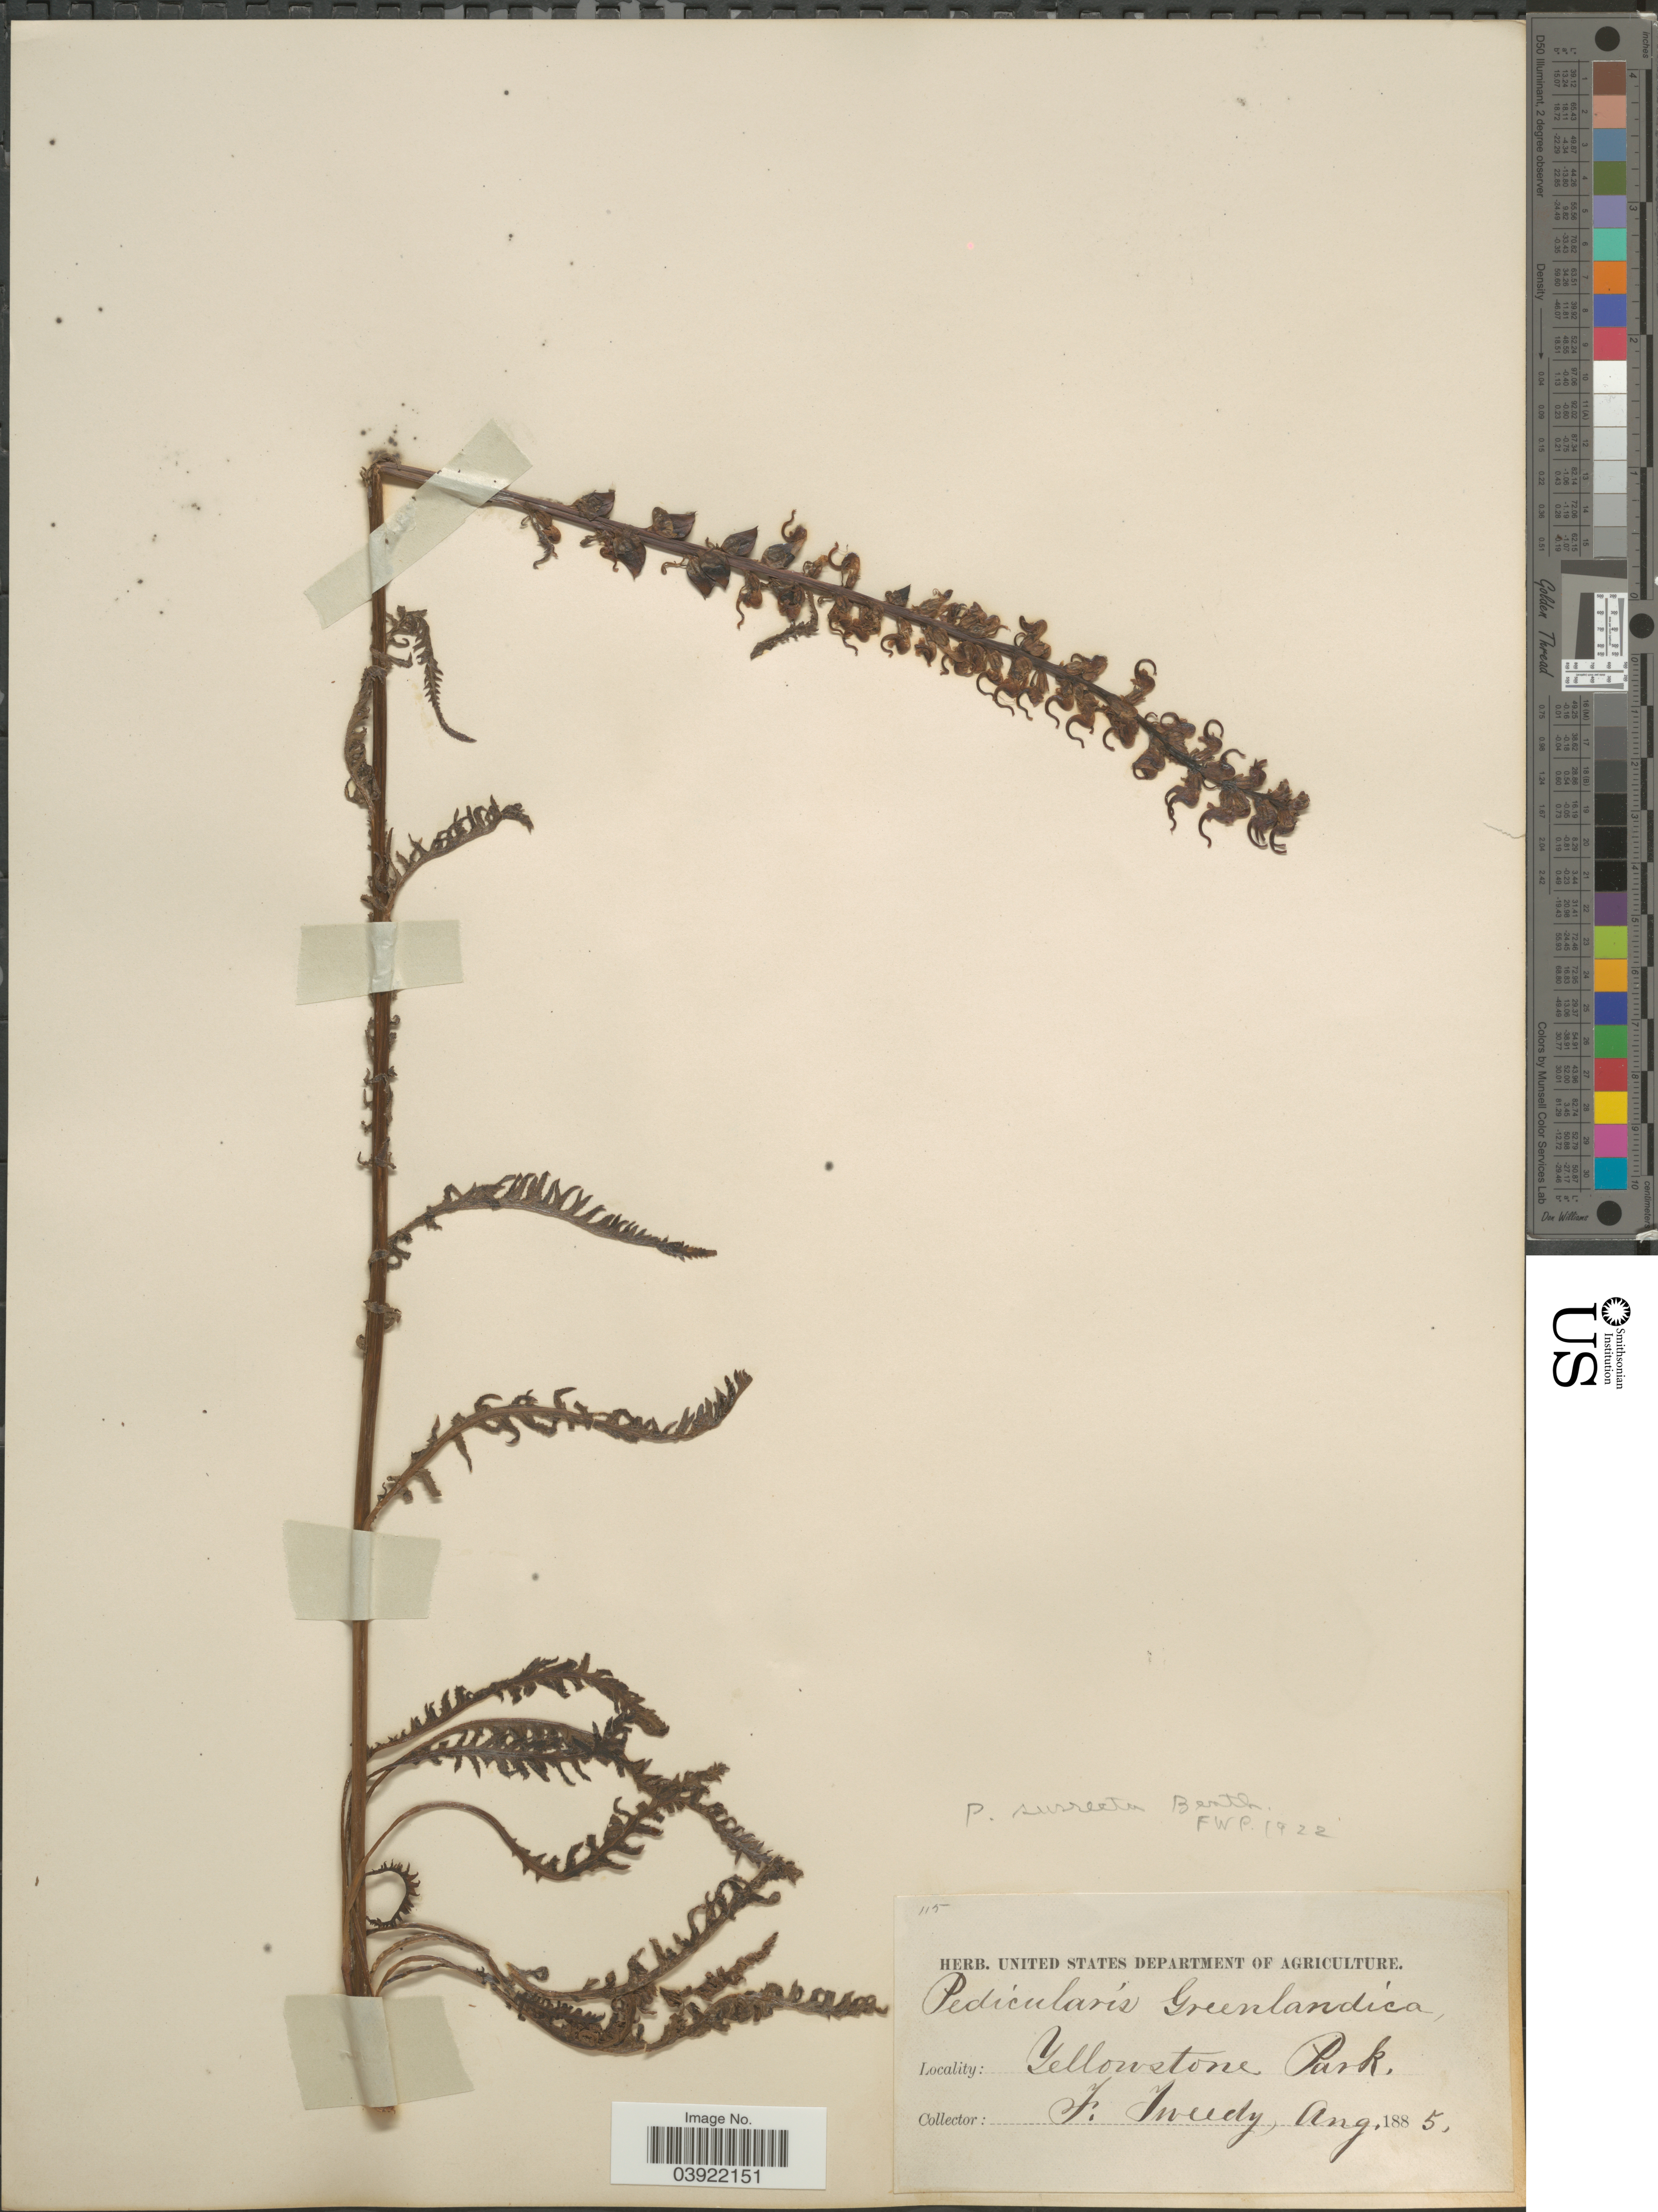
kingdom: Plantae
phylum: Tracheophyta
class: Magnoliopsida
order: Lamiales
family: Orobanchaceae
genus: Pedicularis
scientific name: Pedicularis groenlandica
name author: Retz.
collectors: F. Tweedy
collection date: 1885-08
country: United States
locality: Yellowstone Park.